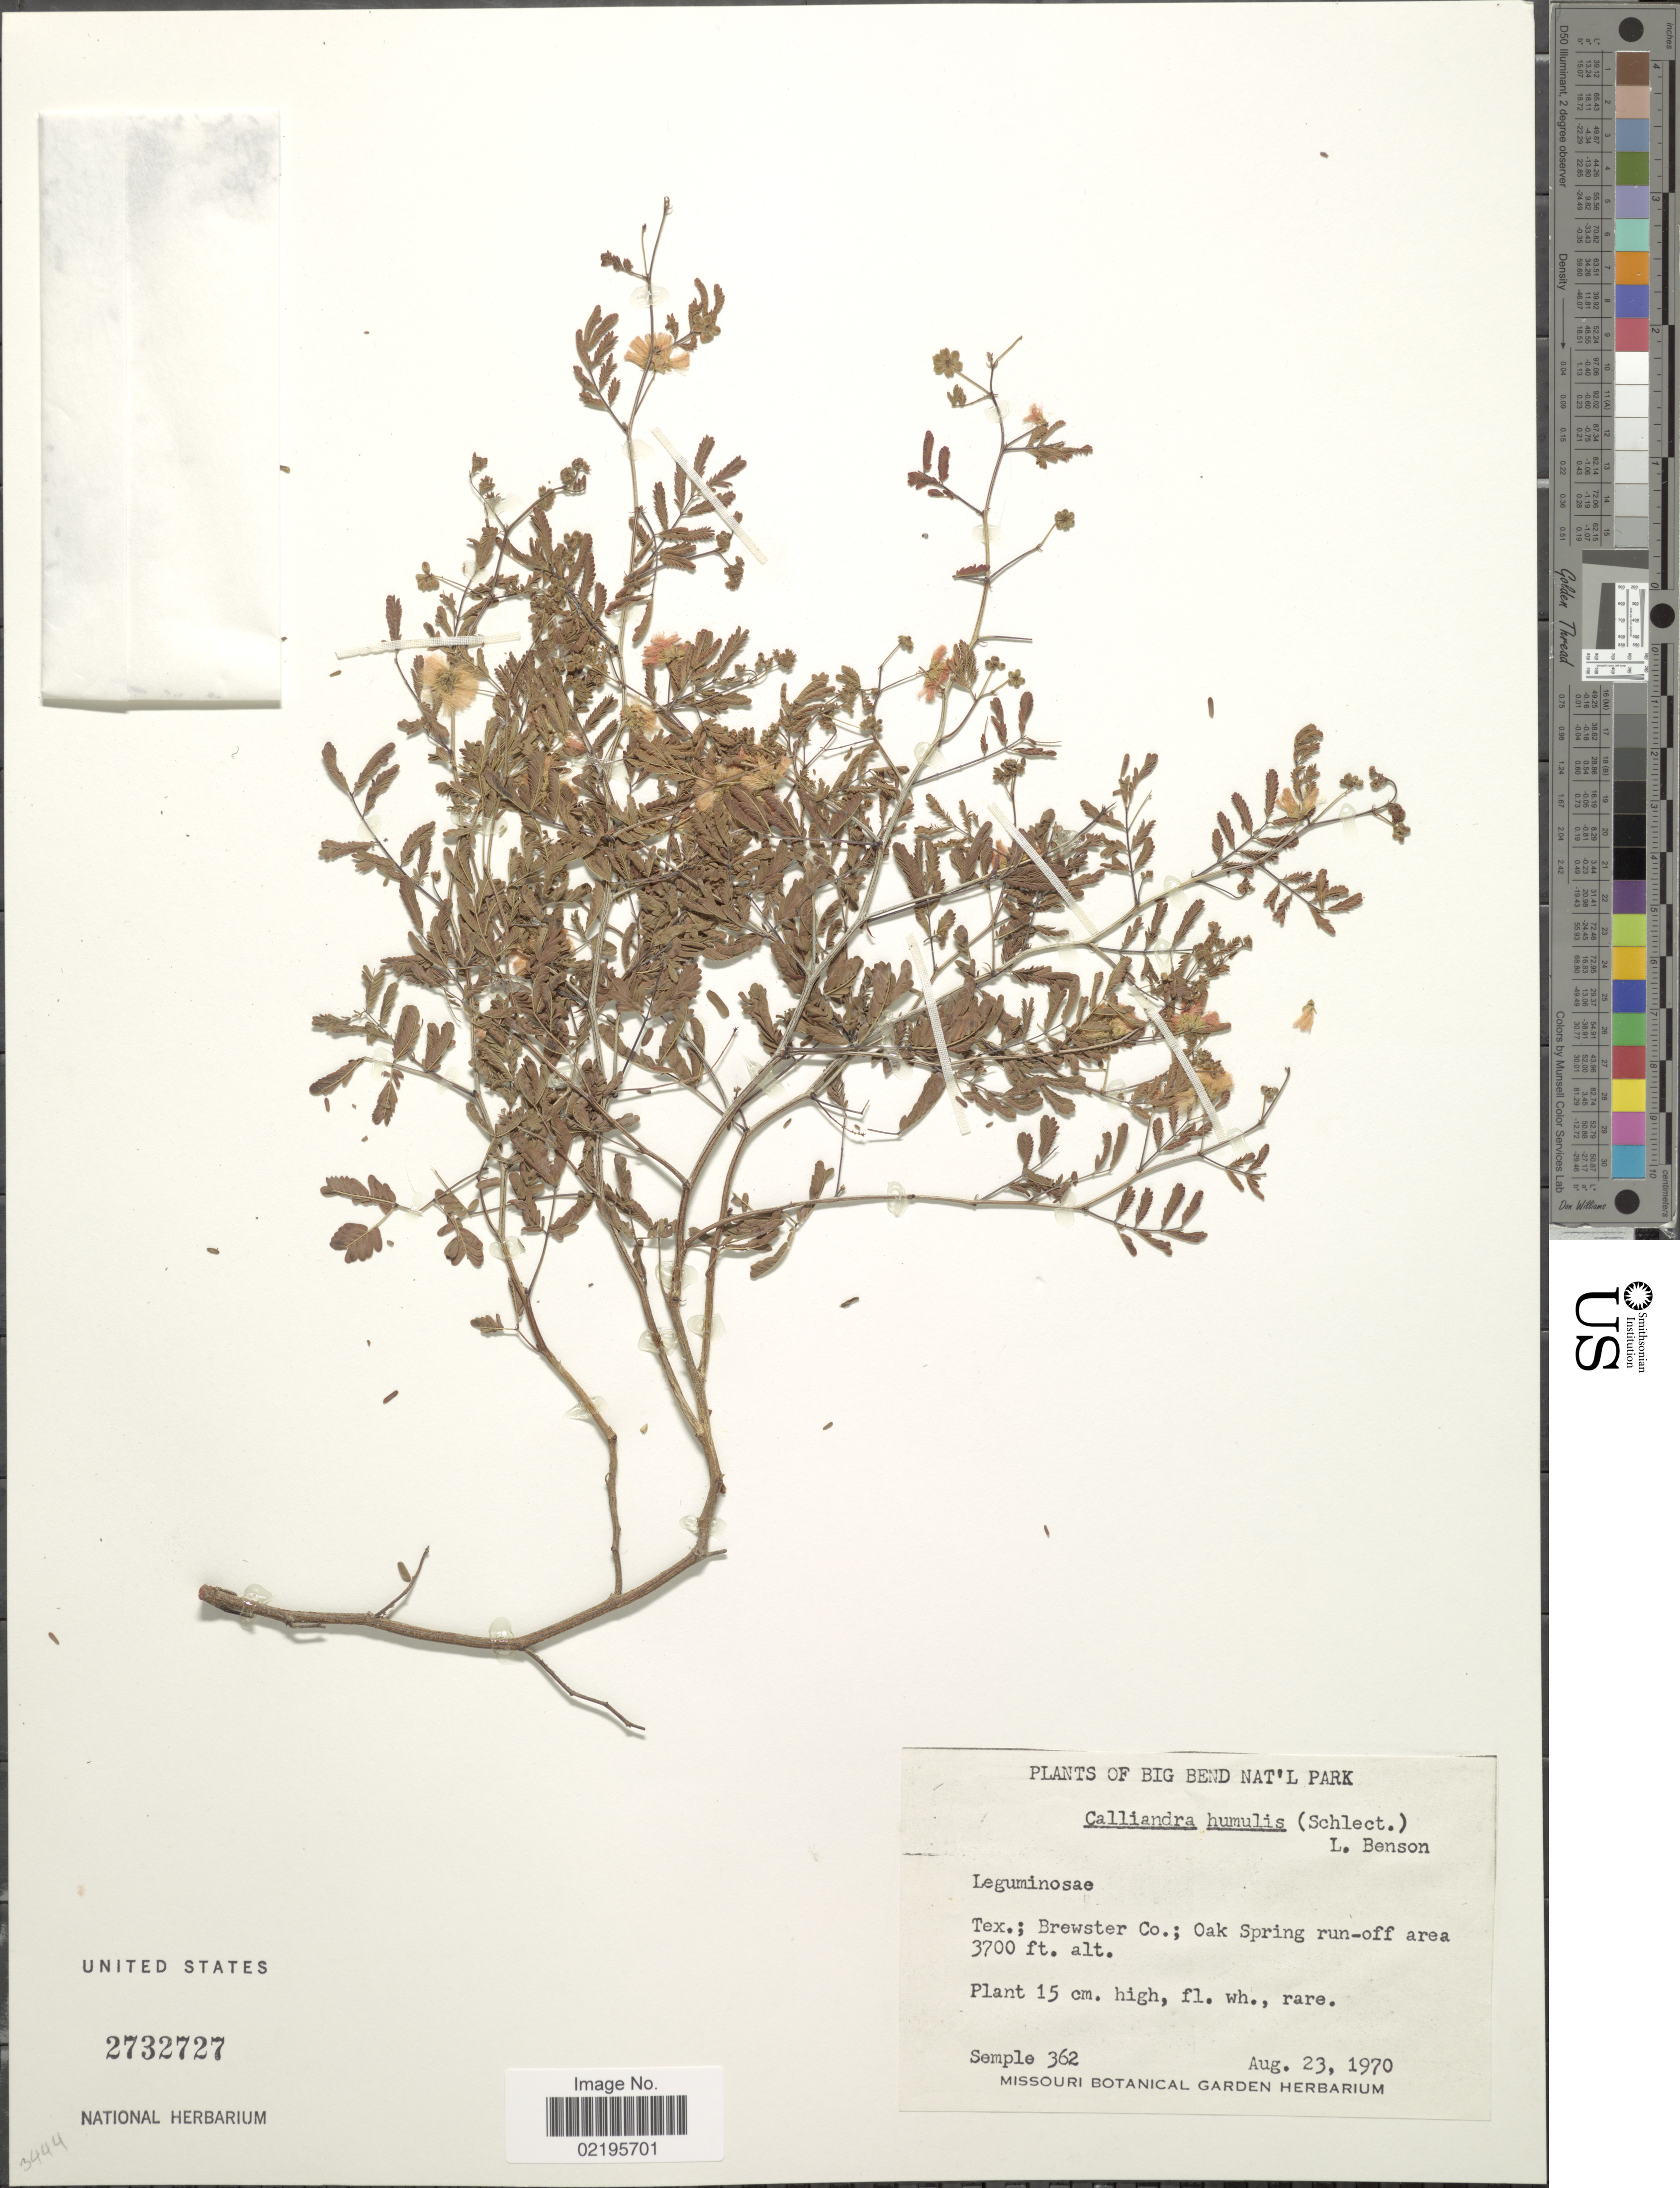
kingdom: Plantae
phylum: Tracheophyta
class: Magnoliopsida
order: Fabales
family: Fabaceae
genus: Calliandra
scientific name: Calliandra humilis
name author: Benth.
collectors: Semple, --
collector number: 362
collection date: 1970-08-23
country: United States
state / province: Texas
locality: Big Bend Nat'l Park, Brewster Co.: Oak Spring run-off area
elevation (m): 1128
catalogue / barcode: US 2732727